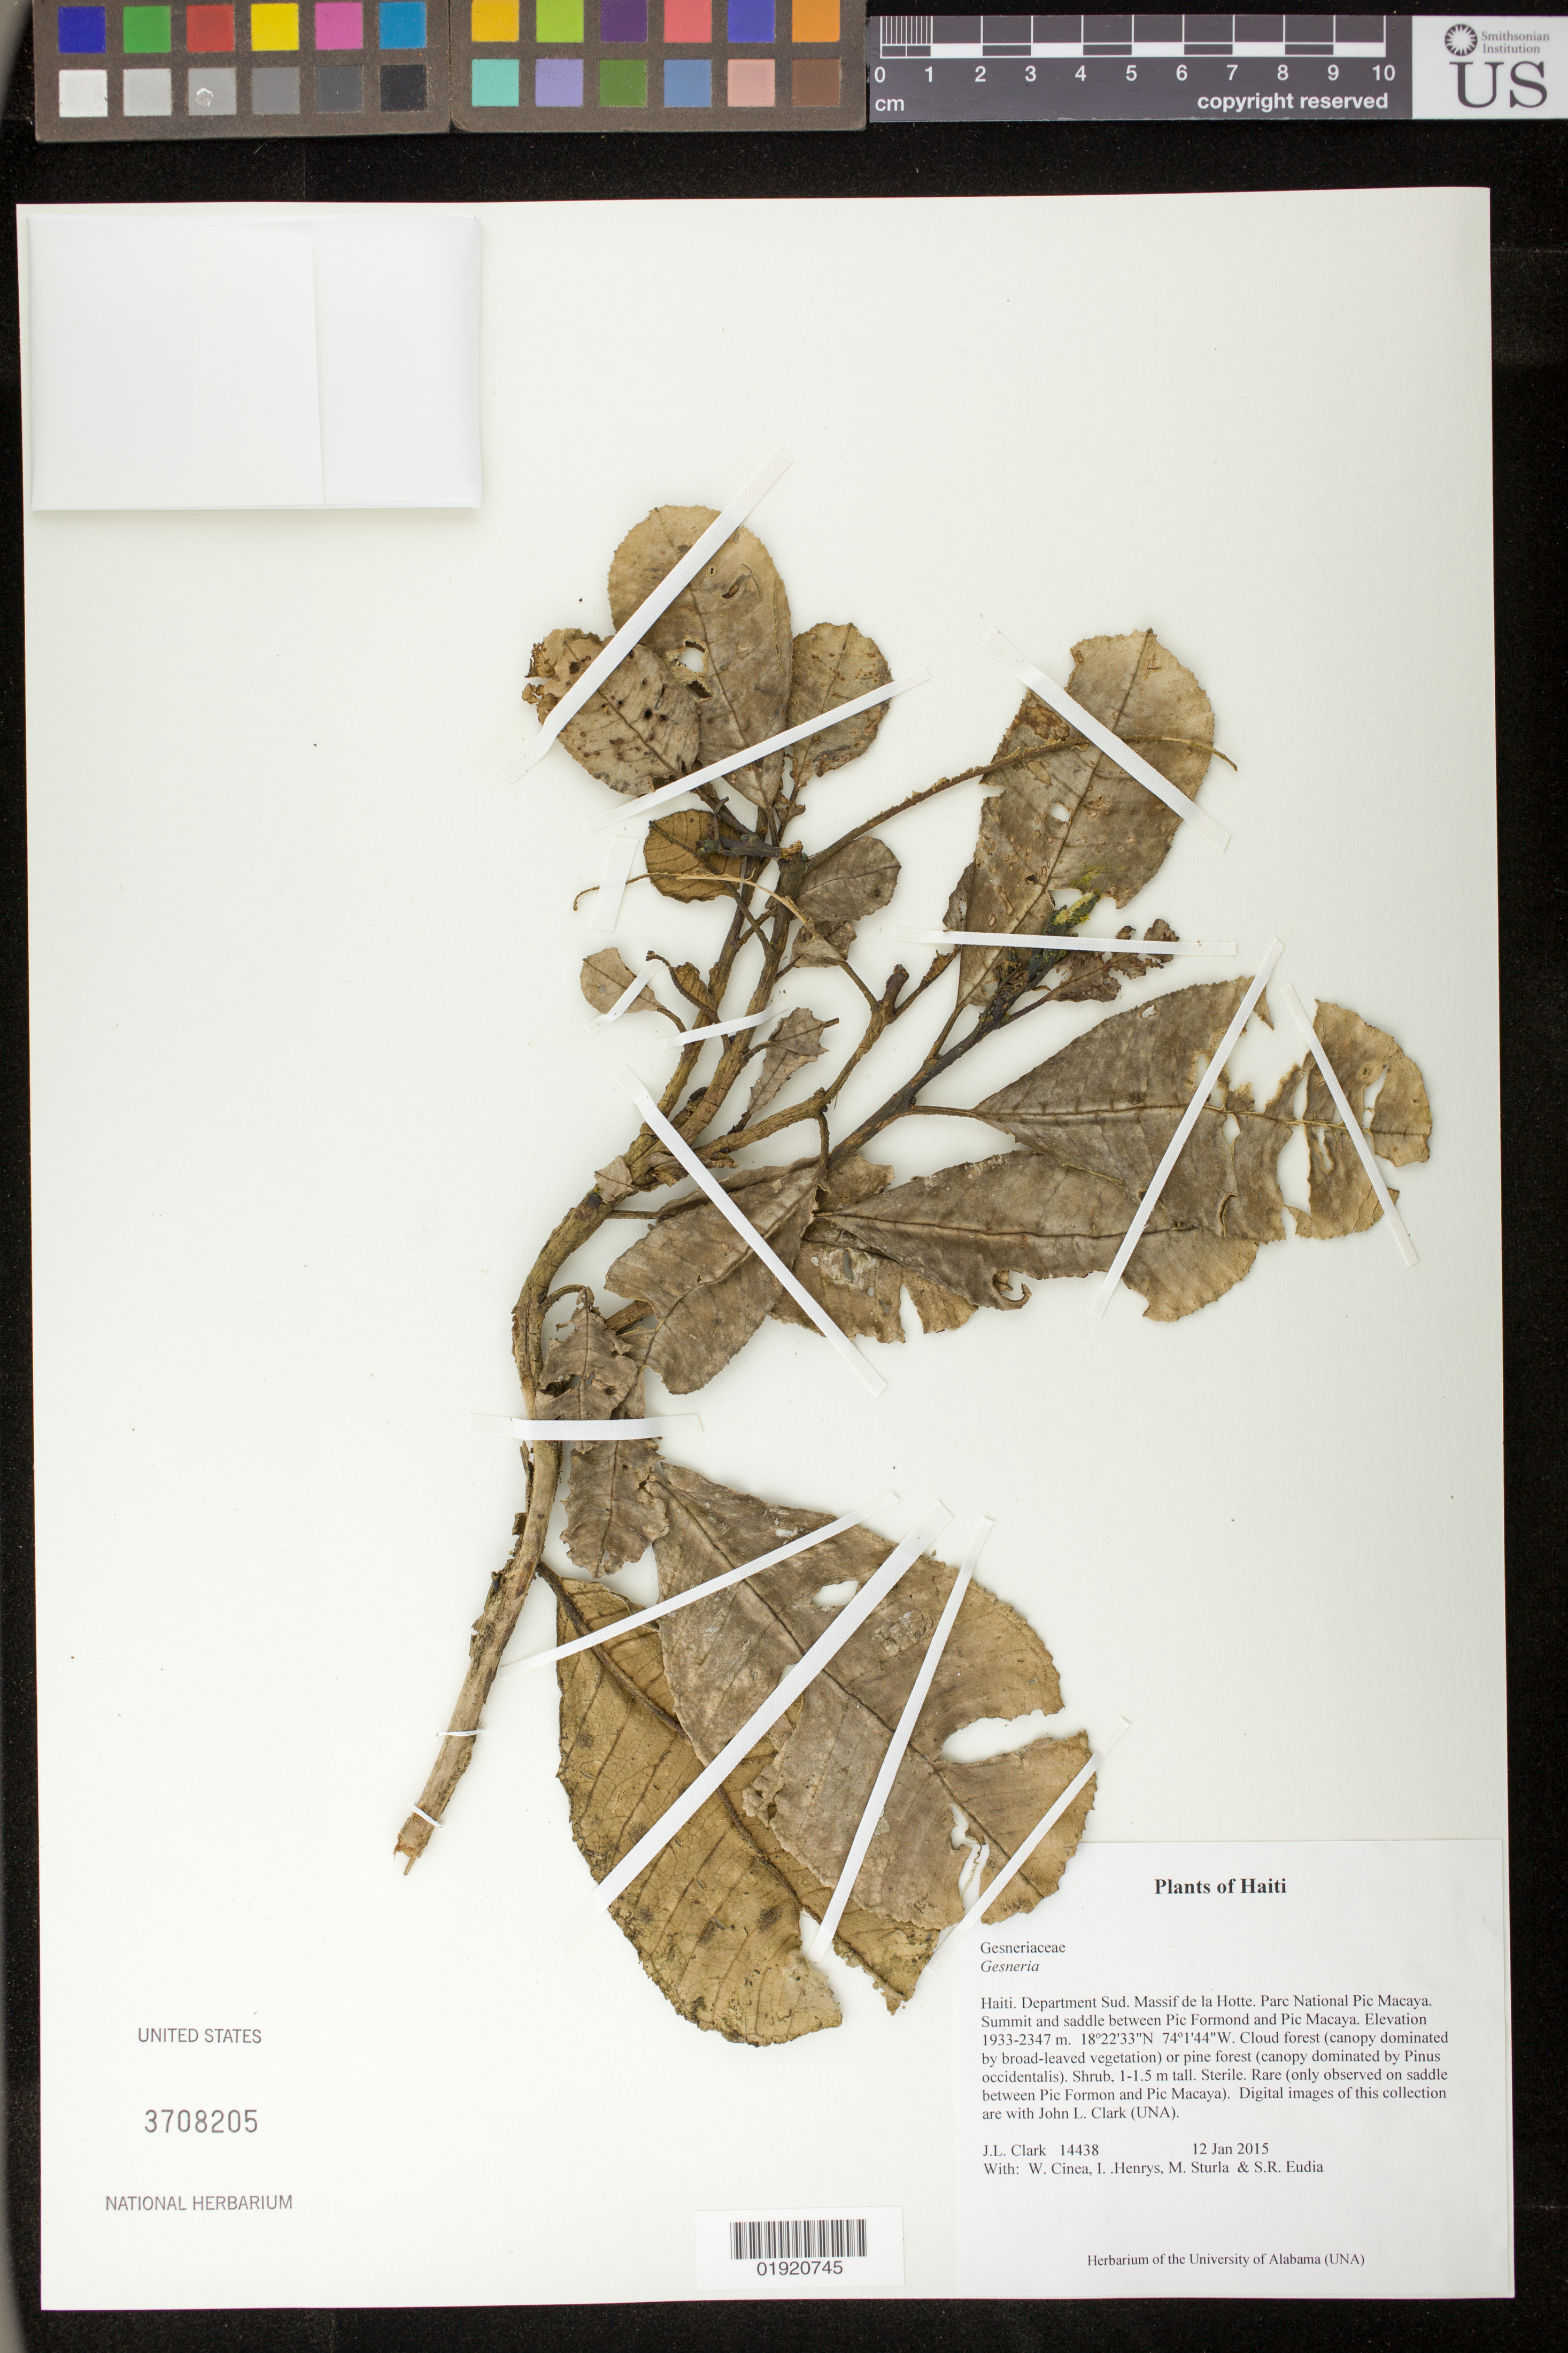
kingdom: Plantae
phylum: Tracheophyta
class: Magnoliopsida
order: Lamiales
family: Gesneriaceae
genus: Gesneria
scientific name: Gesneria sp.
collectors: J. L. Clark, W. Cinea, I. Henrys, M. Sturla & S. Eudia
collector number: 14438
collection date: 2015-01-12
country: Haiti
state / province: Sud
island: Hispaniola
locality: Haiti. Department Sud. Massif de la Hotte. Parc National Pic Macaya. Summit and saddle between Pic Formond and Pic Macaya.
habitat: Cloud forest (canopy dominated by broad-leaved vegetation) or pine forest (canopy dominated by Pinus occidentalis).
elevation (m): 1933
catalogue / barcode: US 3708205